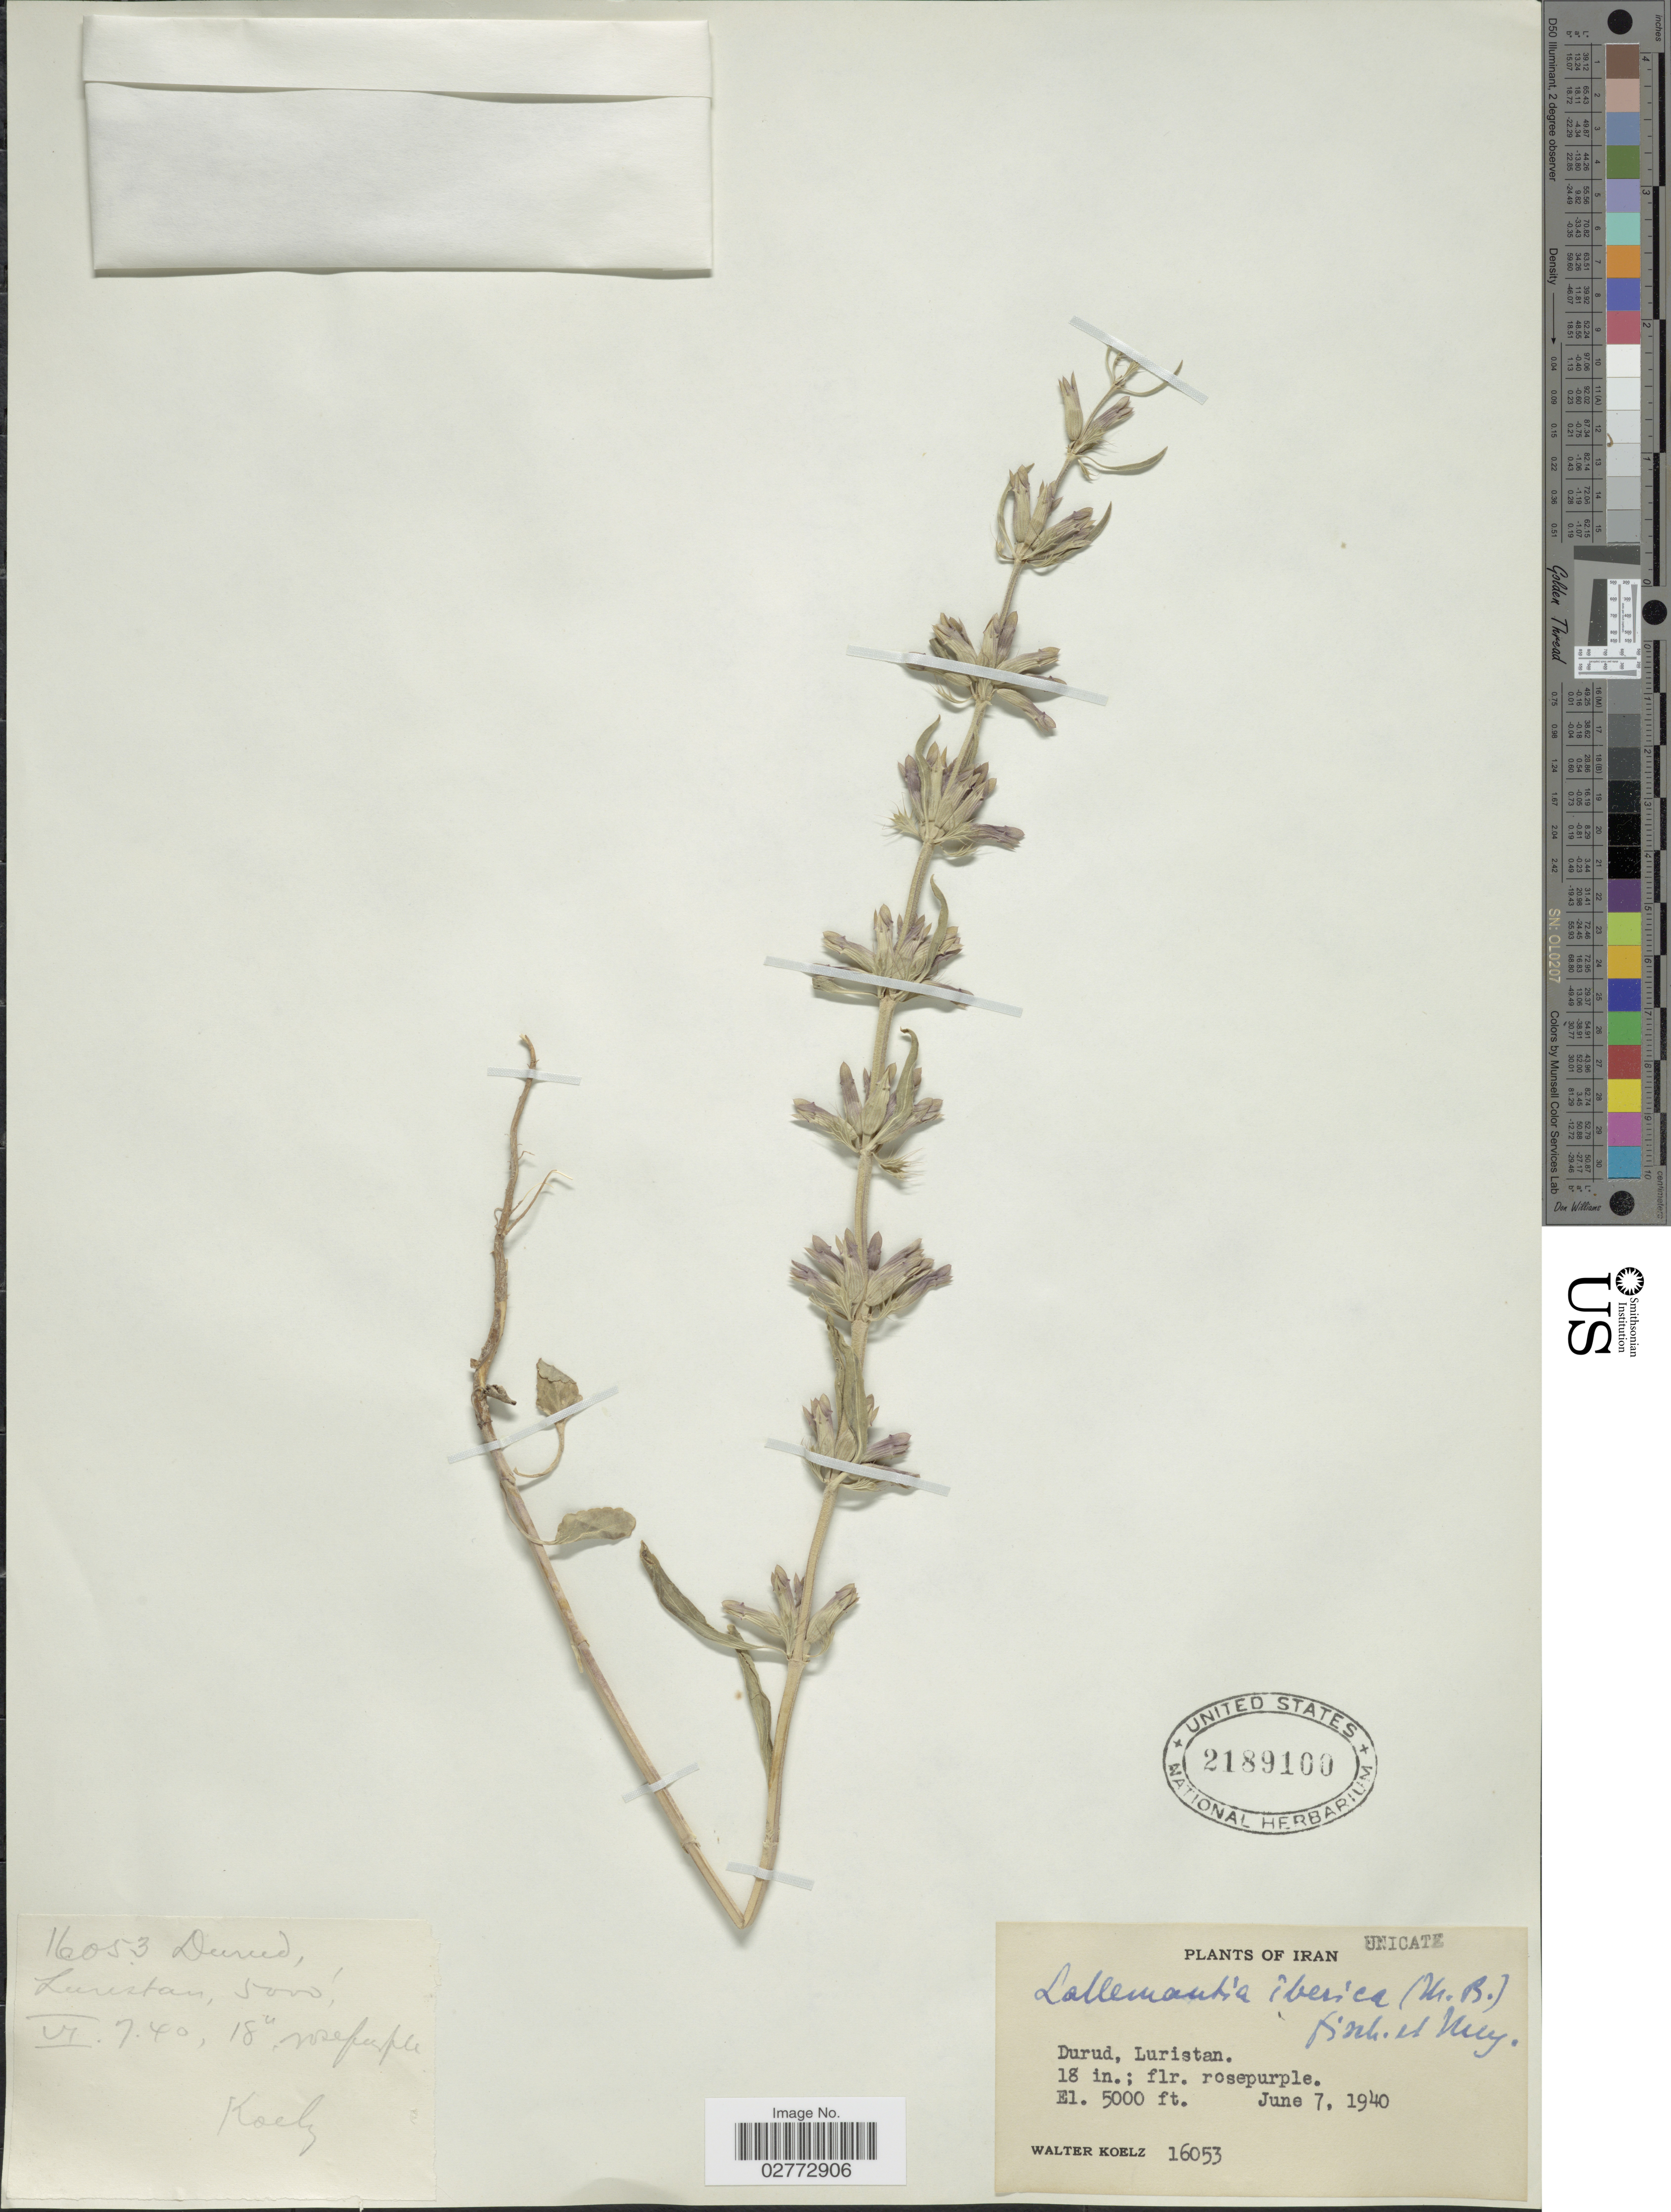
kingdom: Plantae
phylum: Tracheophyta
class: Magnoliopsida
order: Lamiales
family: Lamiaceae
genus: Lallemantia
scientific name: Lallemantia iberica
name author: (M. Bieb.) Fisch. & C.A. Mey.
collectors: W. N. Koelz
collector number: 16053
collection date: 1940-06-07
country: Iran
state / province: Hormozgan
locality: Durud, Luristan.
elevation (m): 1524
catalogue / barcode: US 2189100